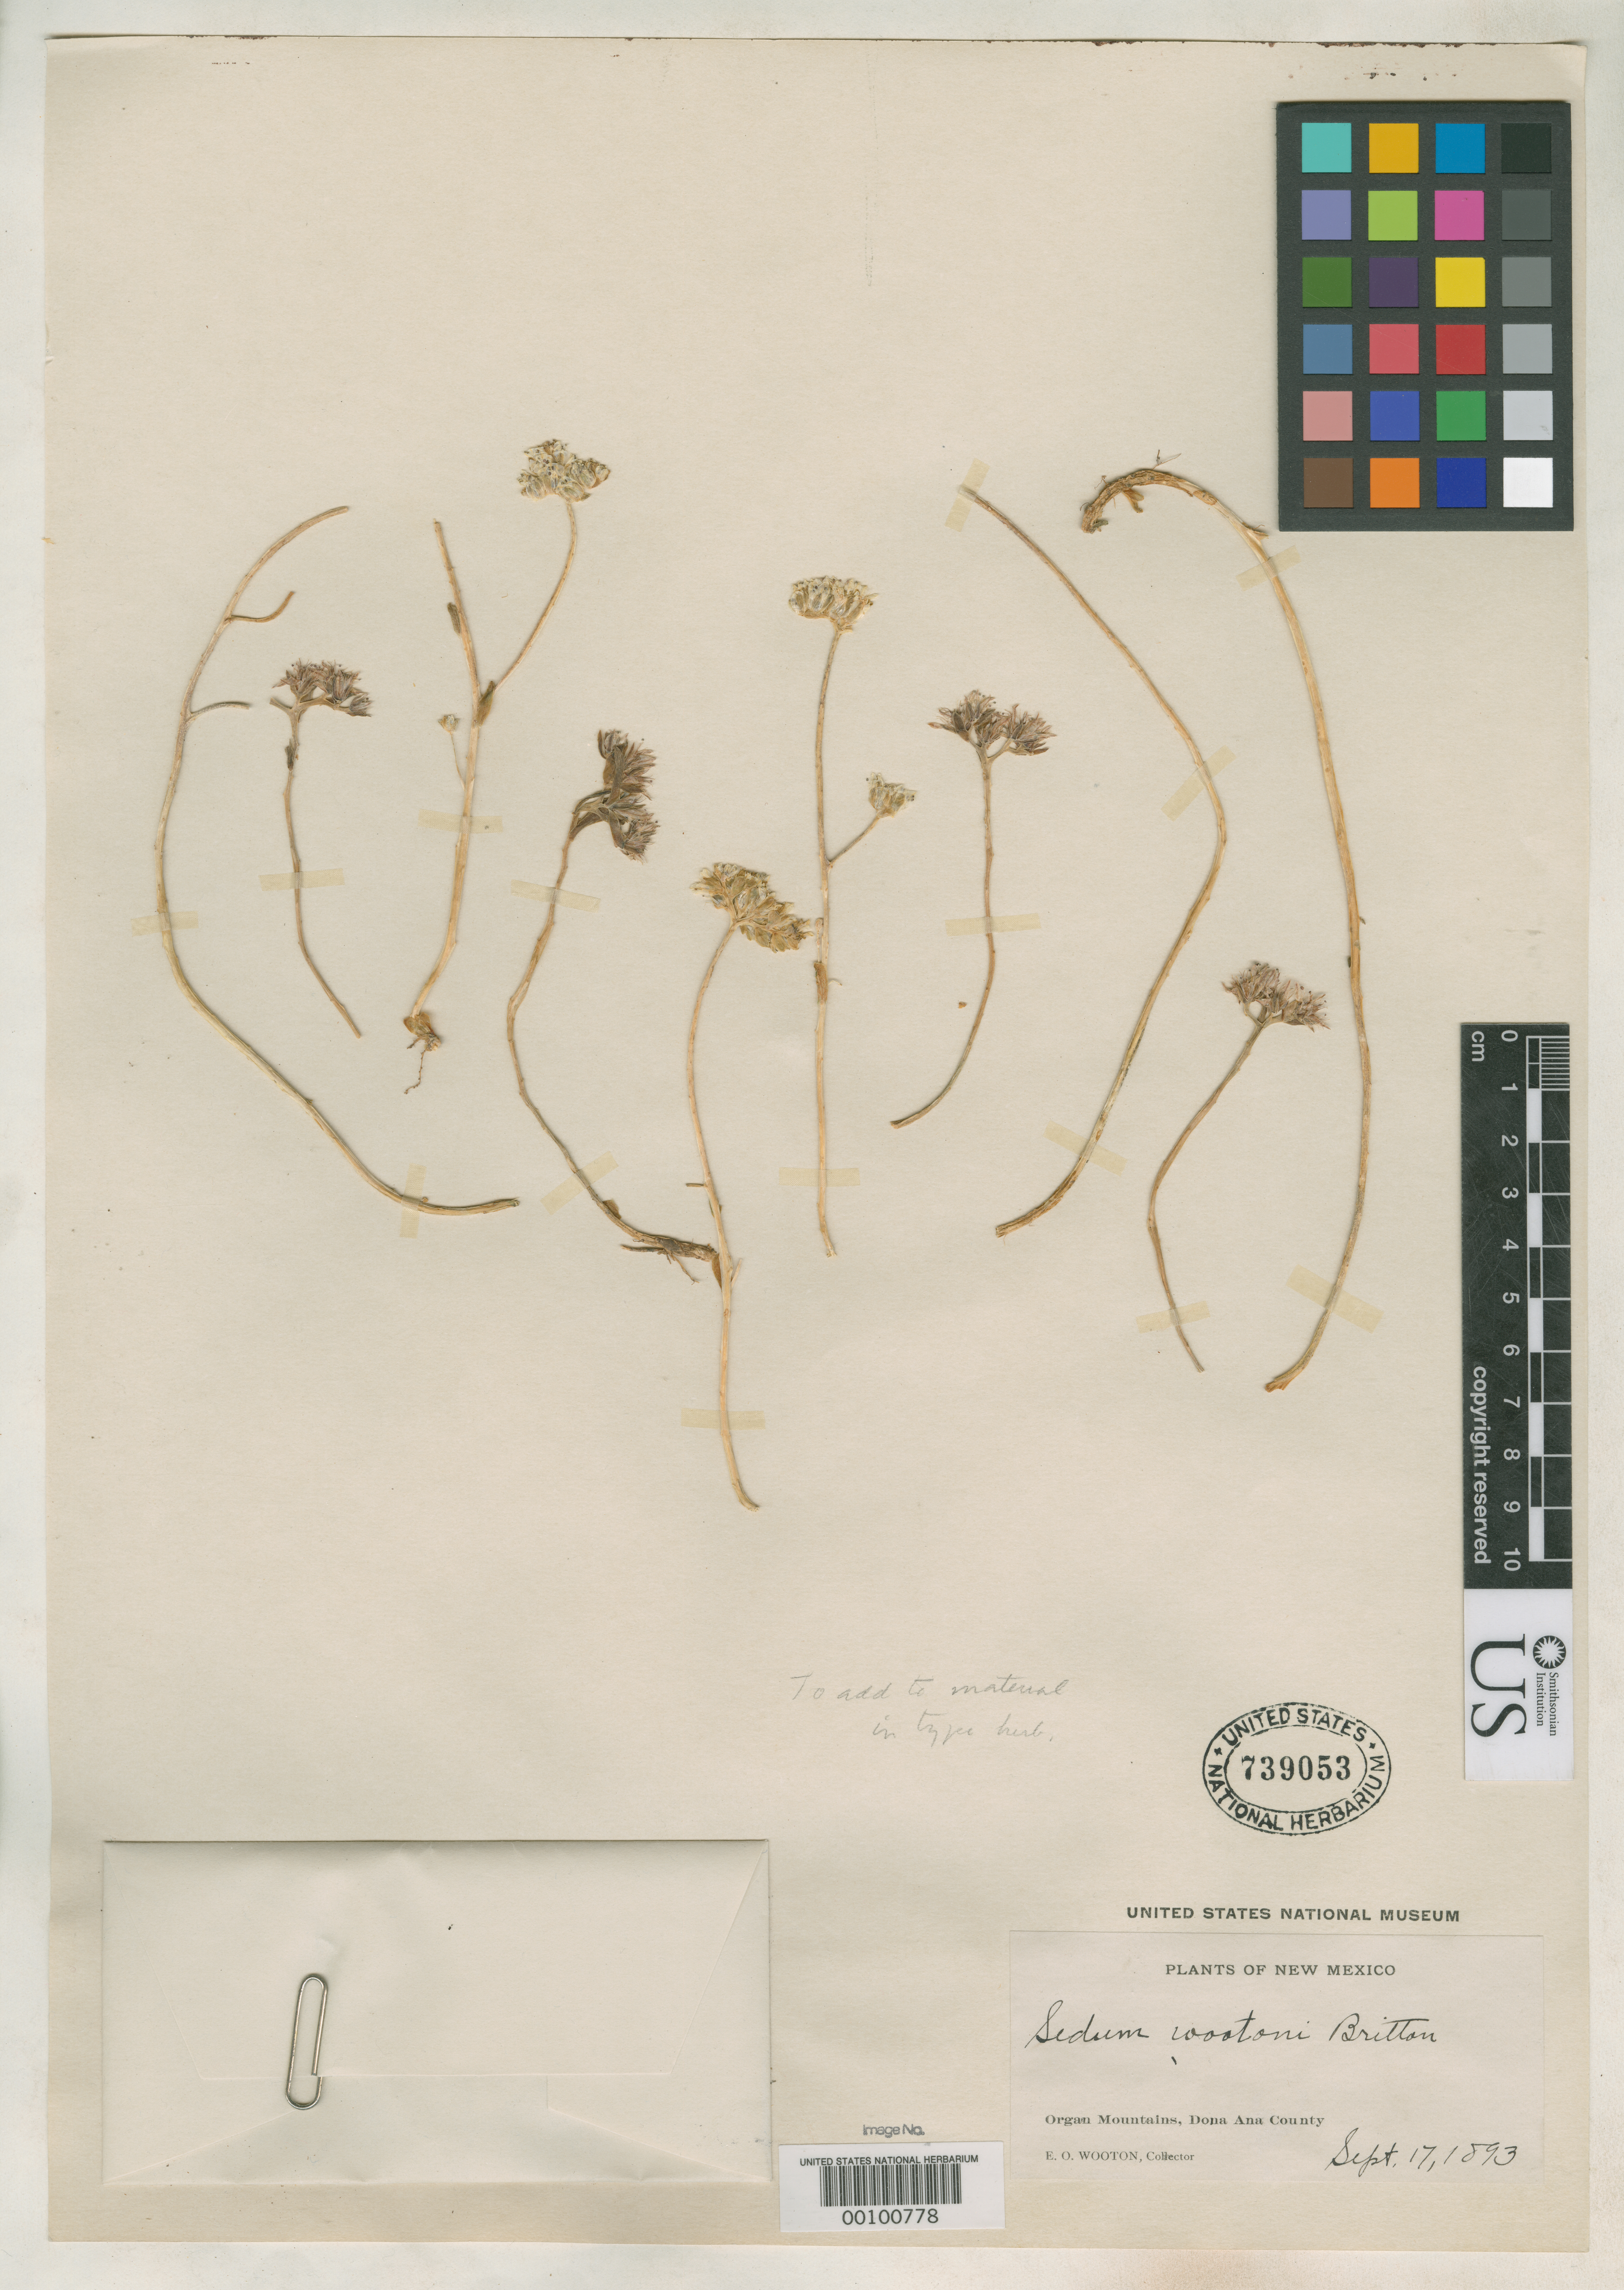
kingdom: Plantae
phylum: Tracheophyta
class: Magnoliopsida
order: Saxifragales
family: Crassulaceae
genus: Sedum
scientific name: Sedum wootonii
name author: Britton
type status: Isotype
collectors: E. O. Wooton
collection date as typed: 17 Sep 1895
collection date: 1895-09-17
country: United States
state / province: New Mexico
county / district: Dona Ana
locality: Organ Mts.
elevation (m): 2000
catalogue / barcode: US 739053